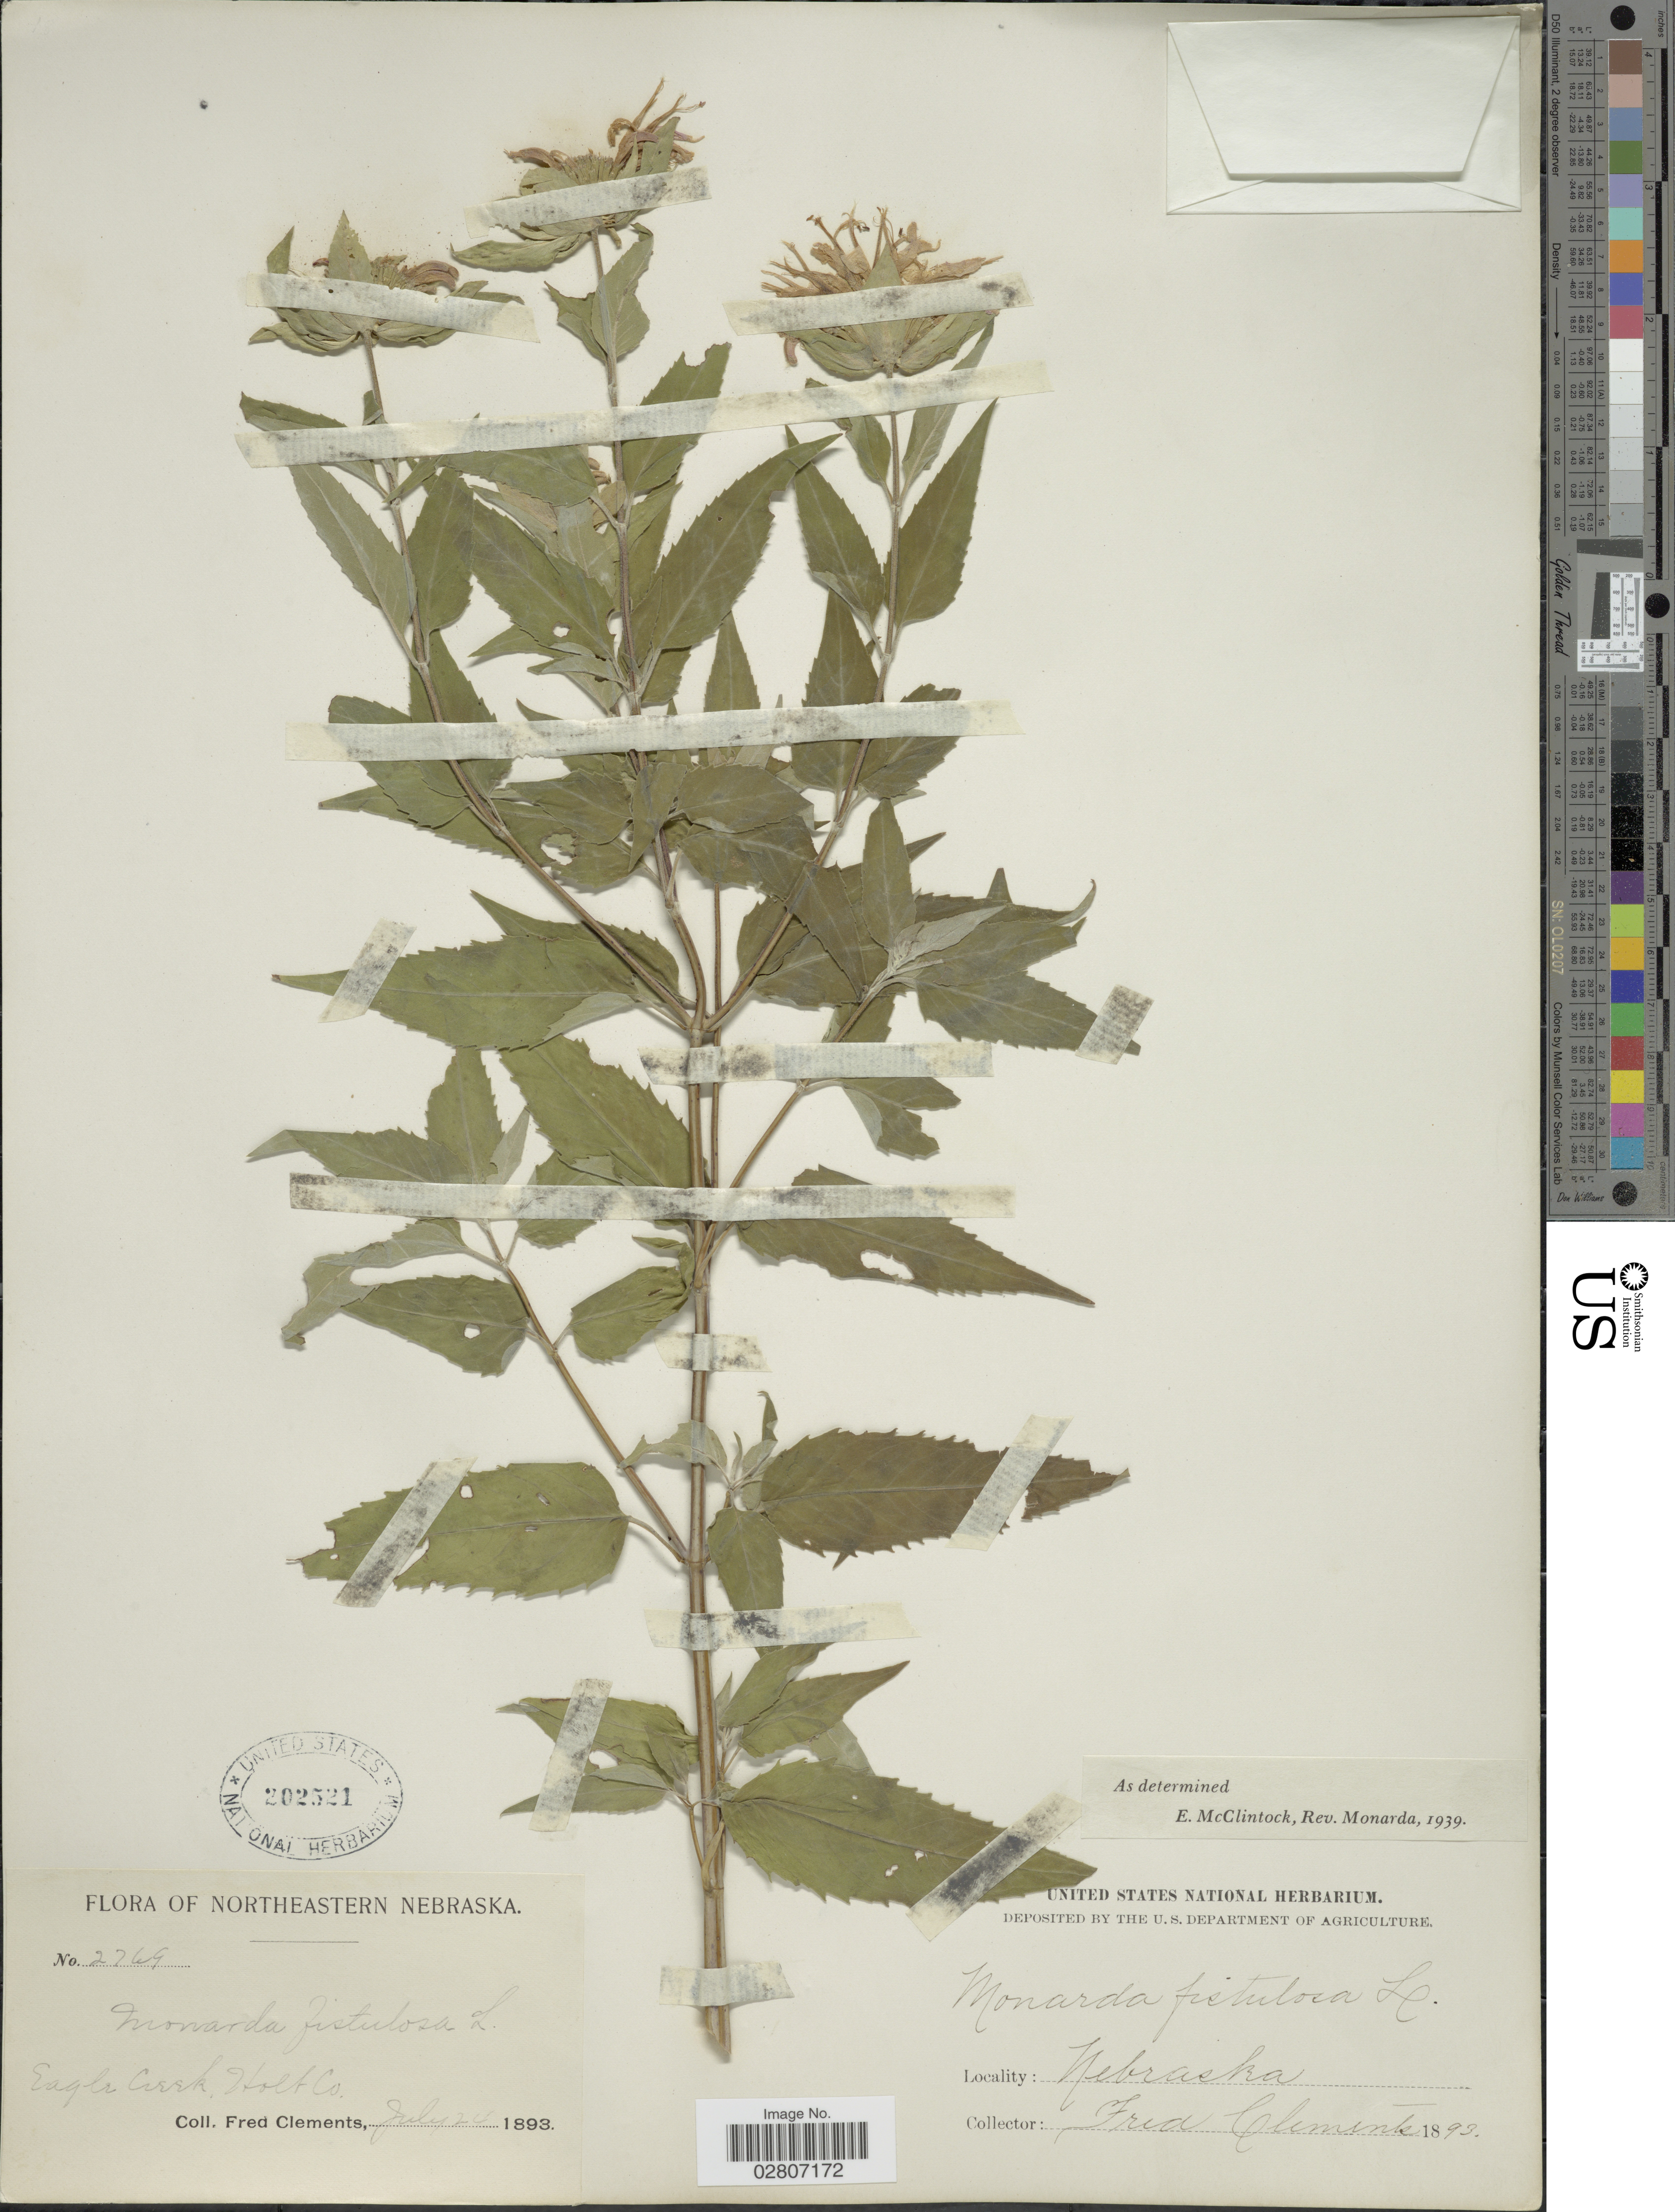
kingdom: Plantae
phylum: Tracheophyta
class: Magnoliopsida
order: Lamiales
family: Lamiaceae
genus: Monarda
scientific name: Monarda fistulosa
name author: L.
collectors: F. E. Clements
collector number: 2769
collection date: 1893-07-20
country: United States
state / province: Nebraska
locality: Northeastern Nebraska. Eagle Creek, Holt Co.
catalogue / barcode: US 202521